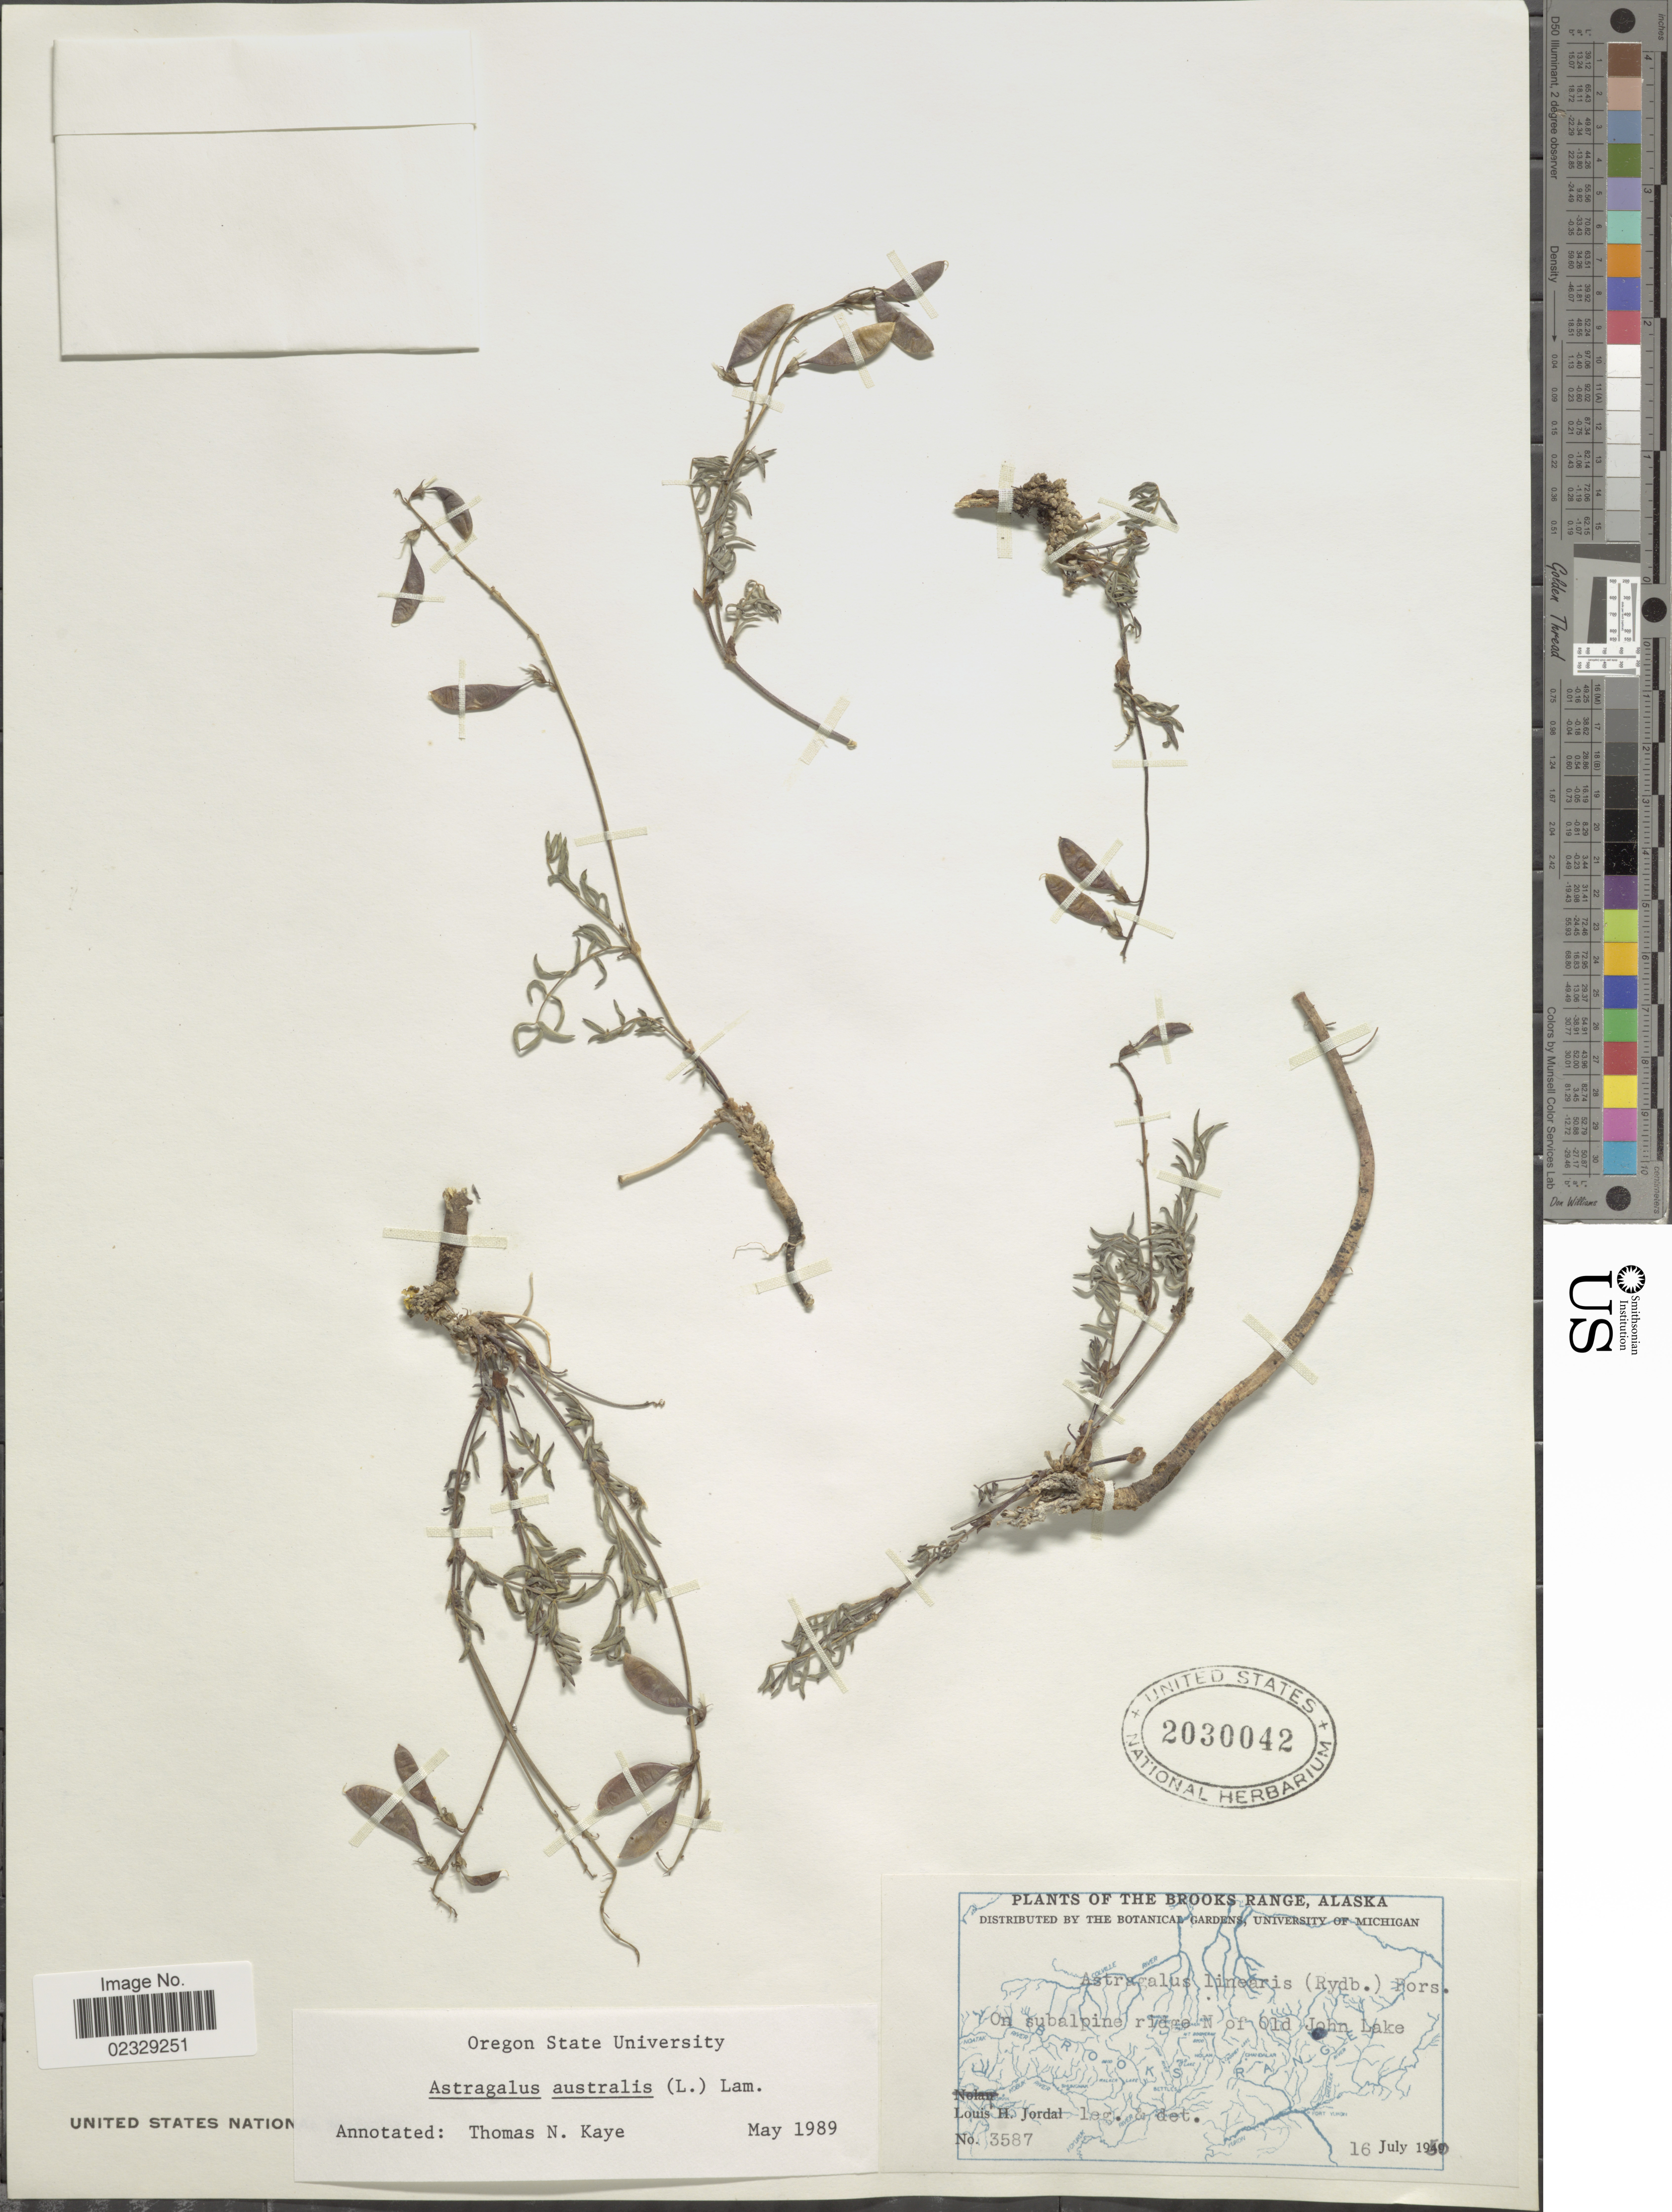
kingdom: Plantae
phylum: Tracheophyta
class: Magnoliopsida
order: Fabales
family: Fabaceae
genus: Astragalus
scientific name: Astragalus australis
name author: (L.) Lam.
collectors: L. Jordal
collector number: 3587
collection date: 1950-07-16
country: United States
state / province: Alaska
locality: Brooks Range, on subalpine ridge N of Old John Lake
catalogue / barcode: US 2030042